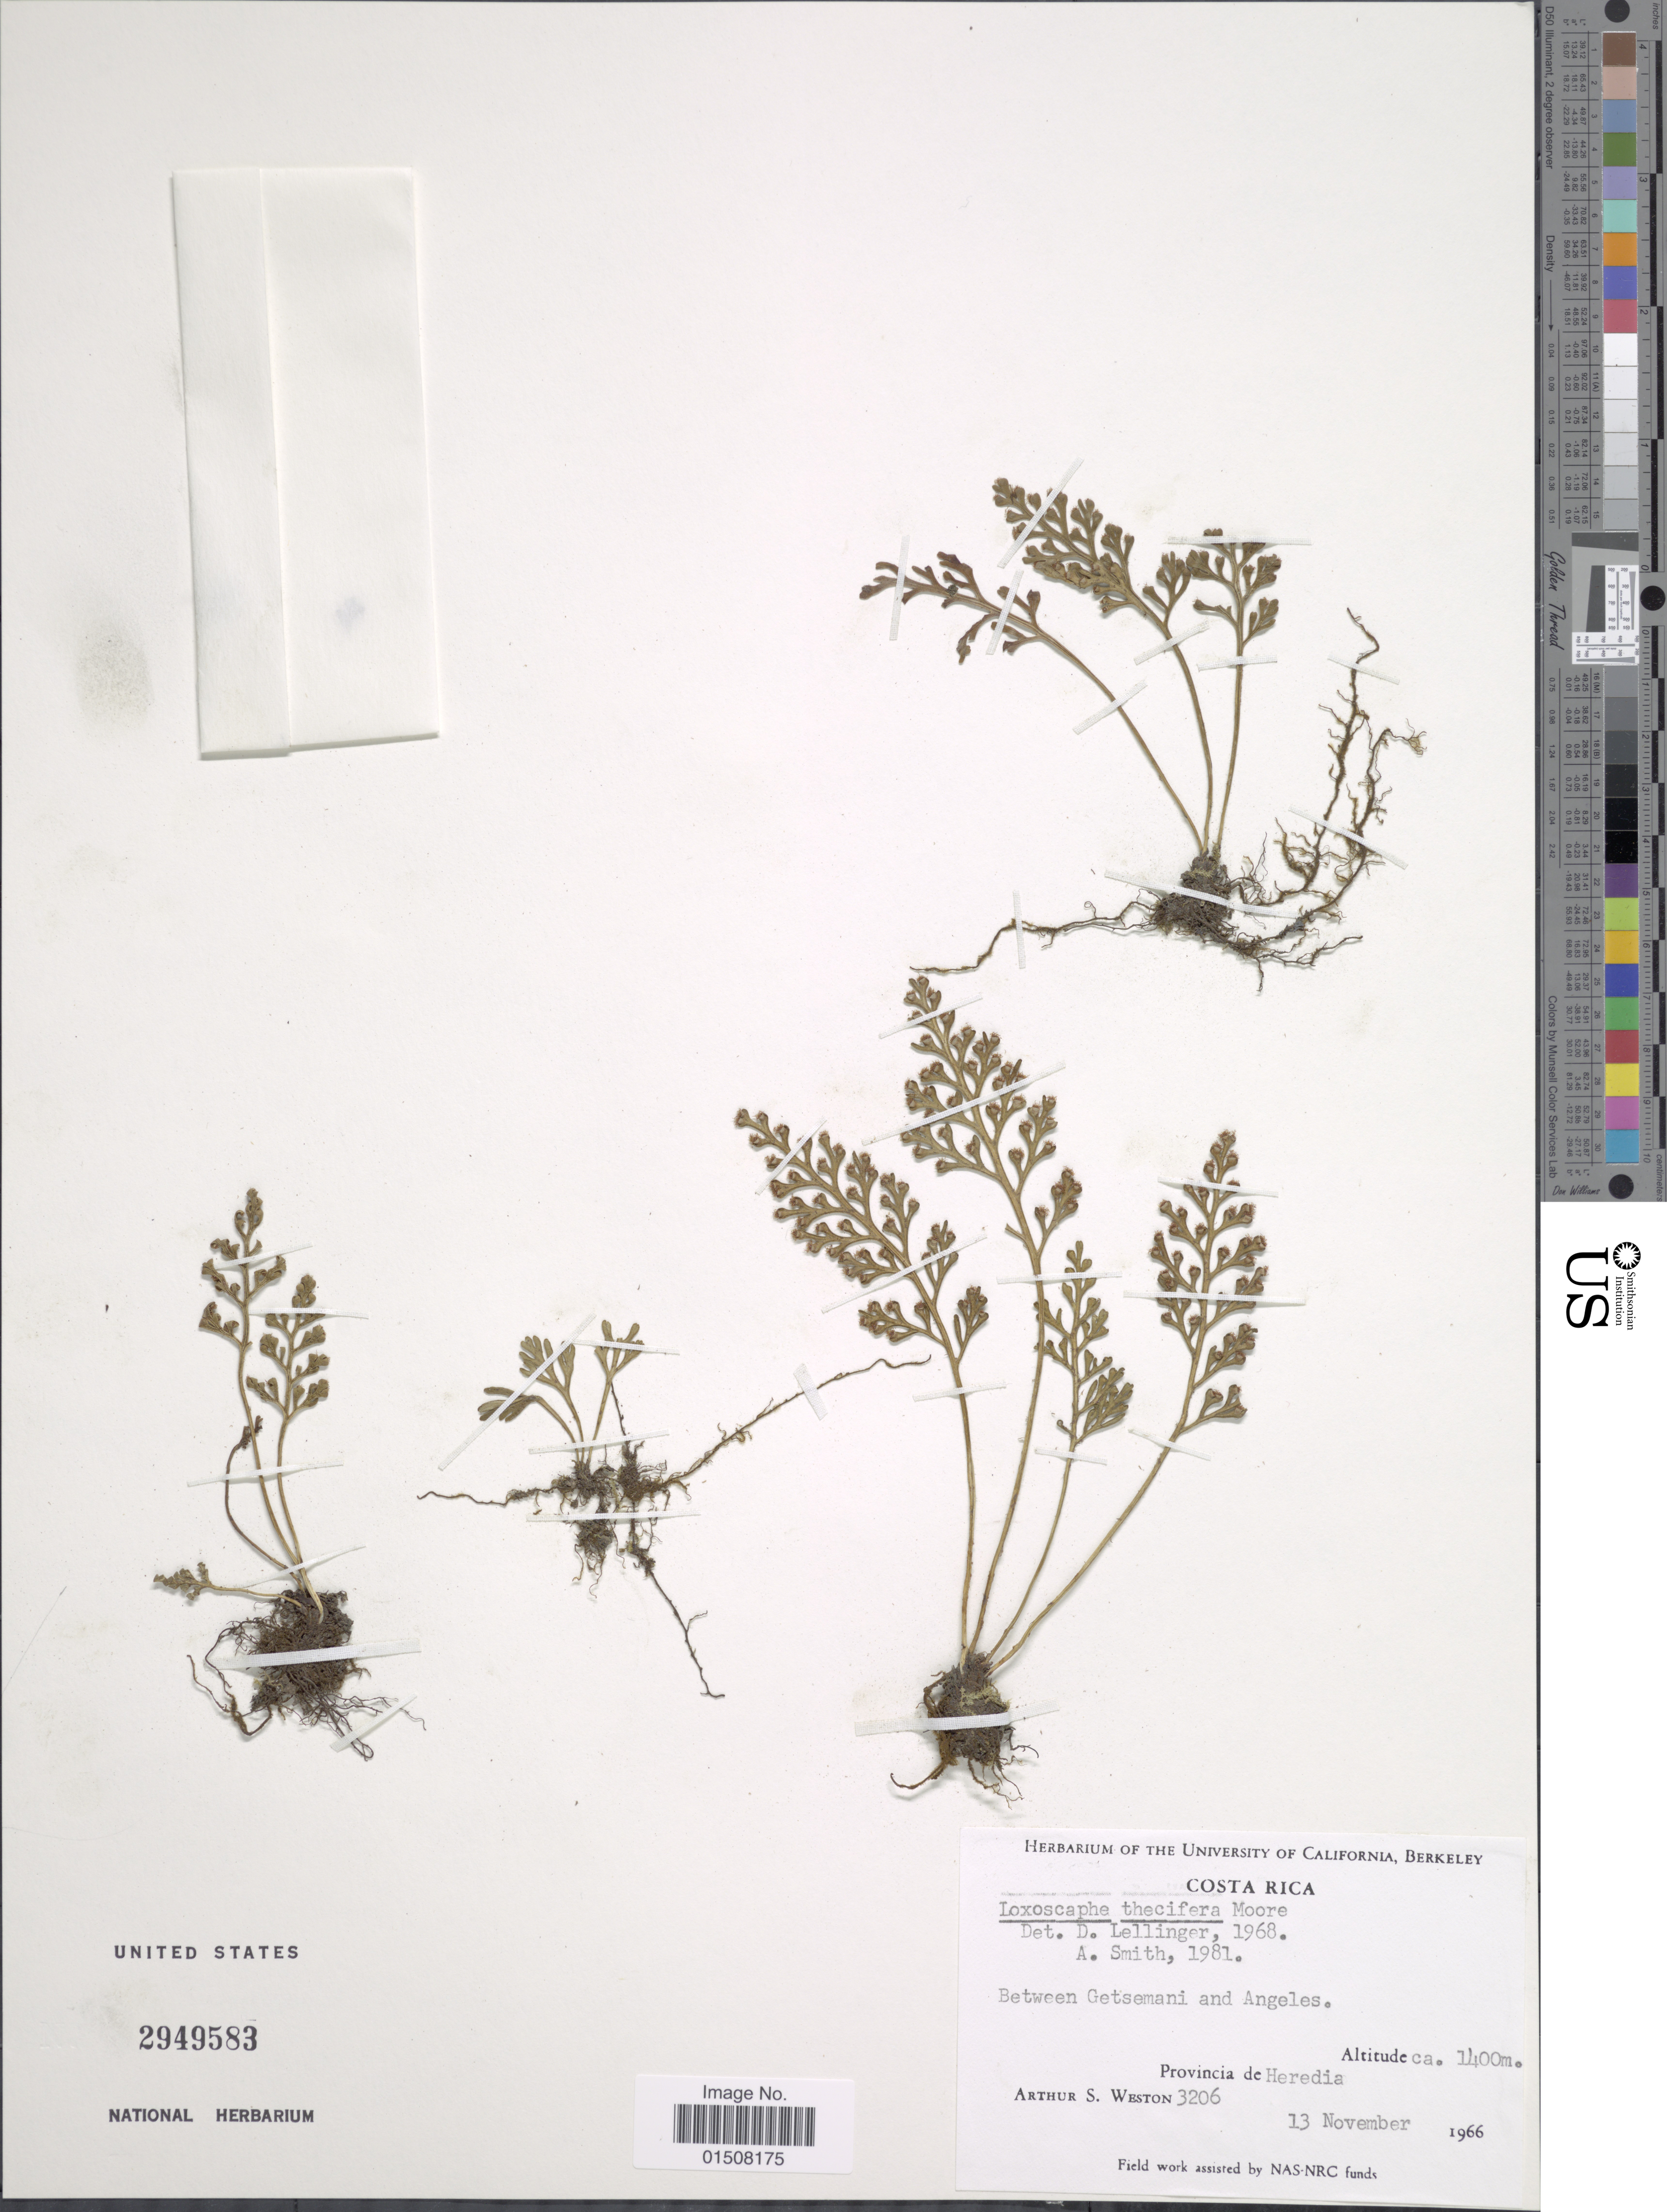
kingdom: Plantae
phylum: Tracheophyta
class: Polypodiopsida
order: Polypodiales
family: Aspleniaceae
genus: Asplenium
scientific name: Asplenium theciferum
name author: (Kunth) Mett.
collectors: A. Weston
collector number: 3206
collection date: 1966-11-13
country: Costa Rica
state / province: Heredia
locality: Between Getsemani and Angeles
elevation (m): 1400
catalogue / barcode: US 2949583